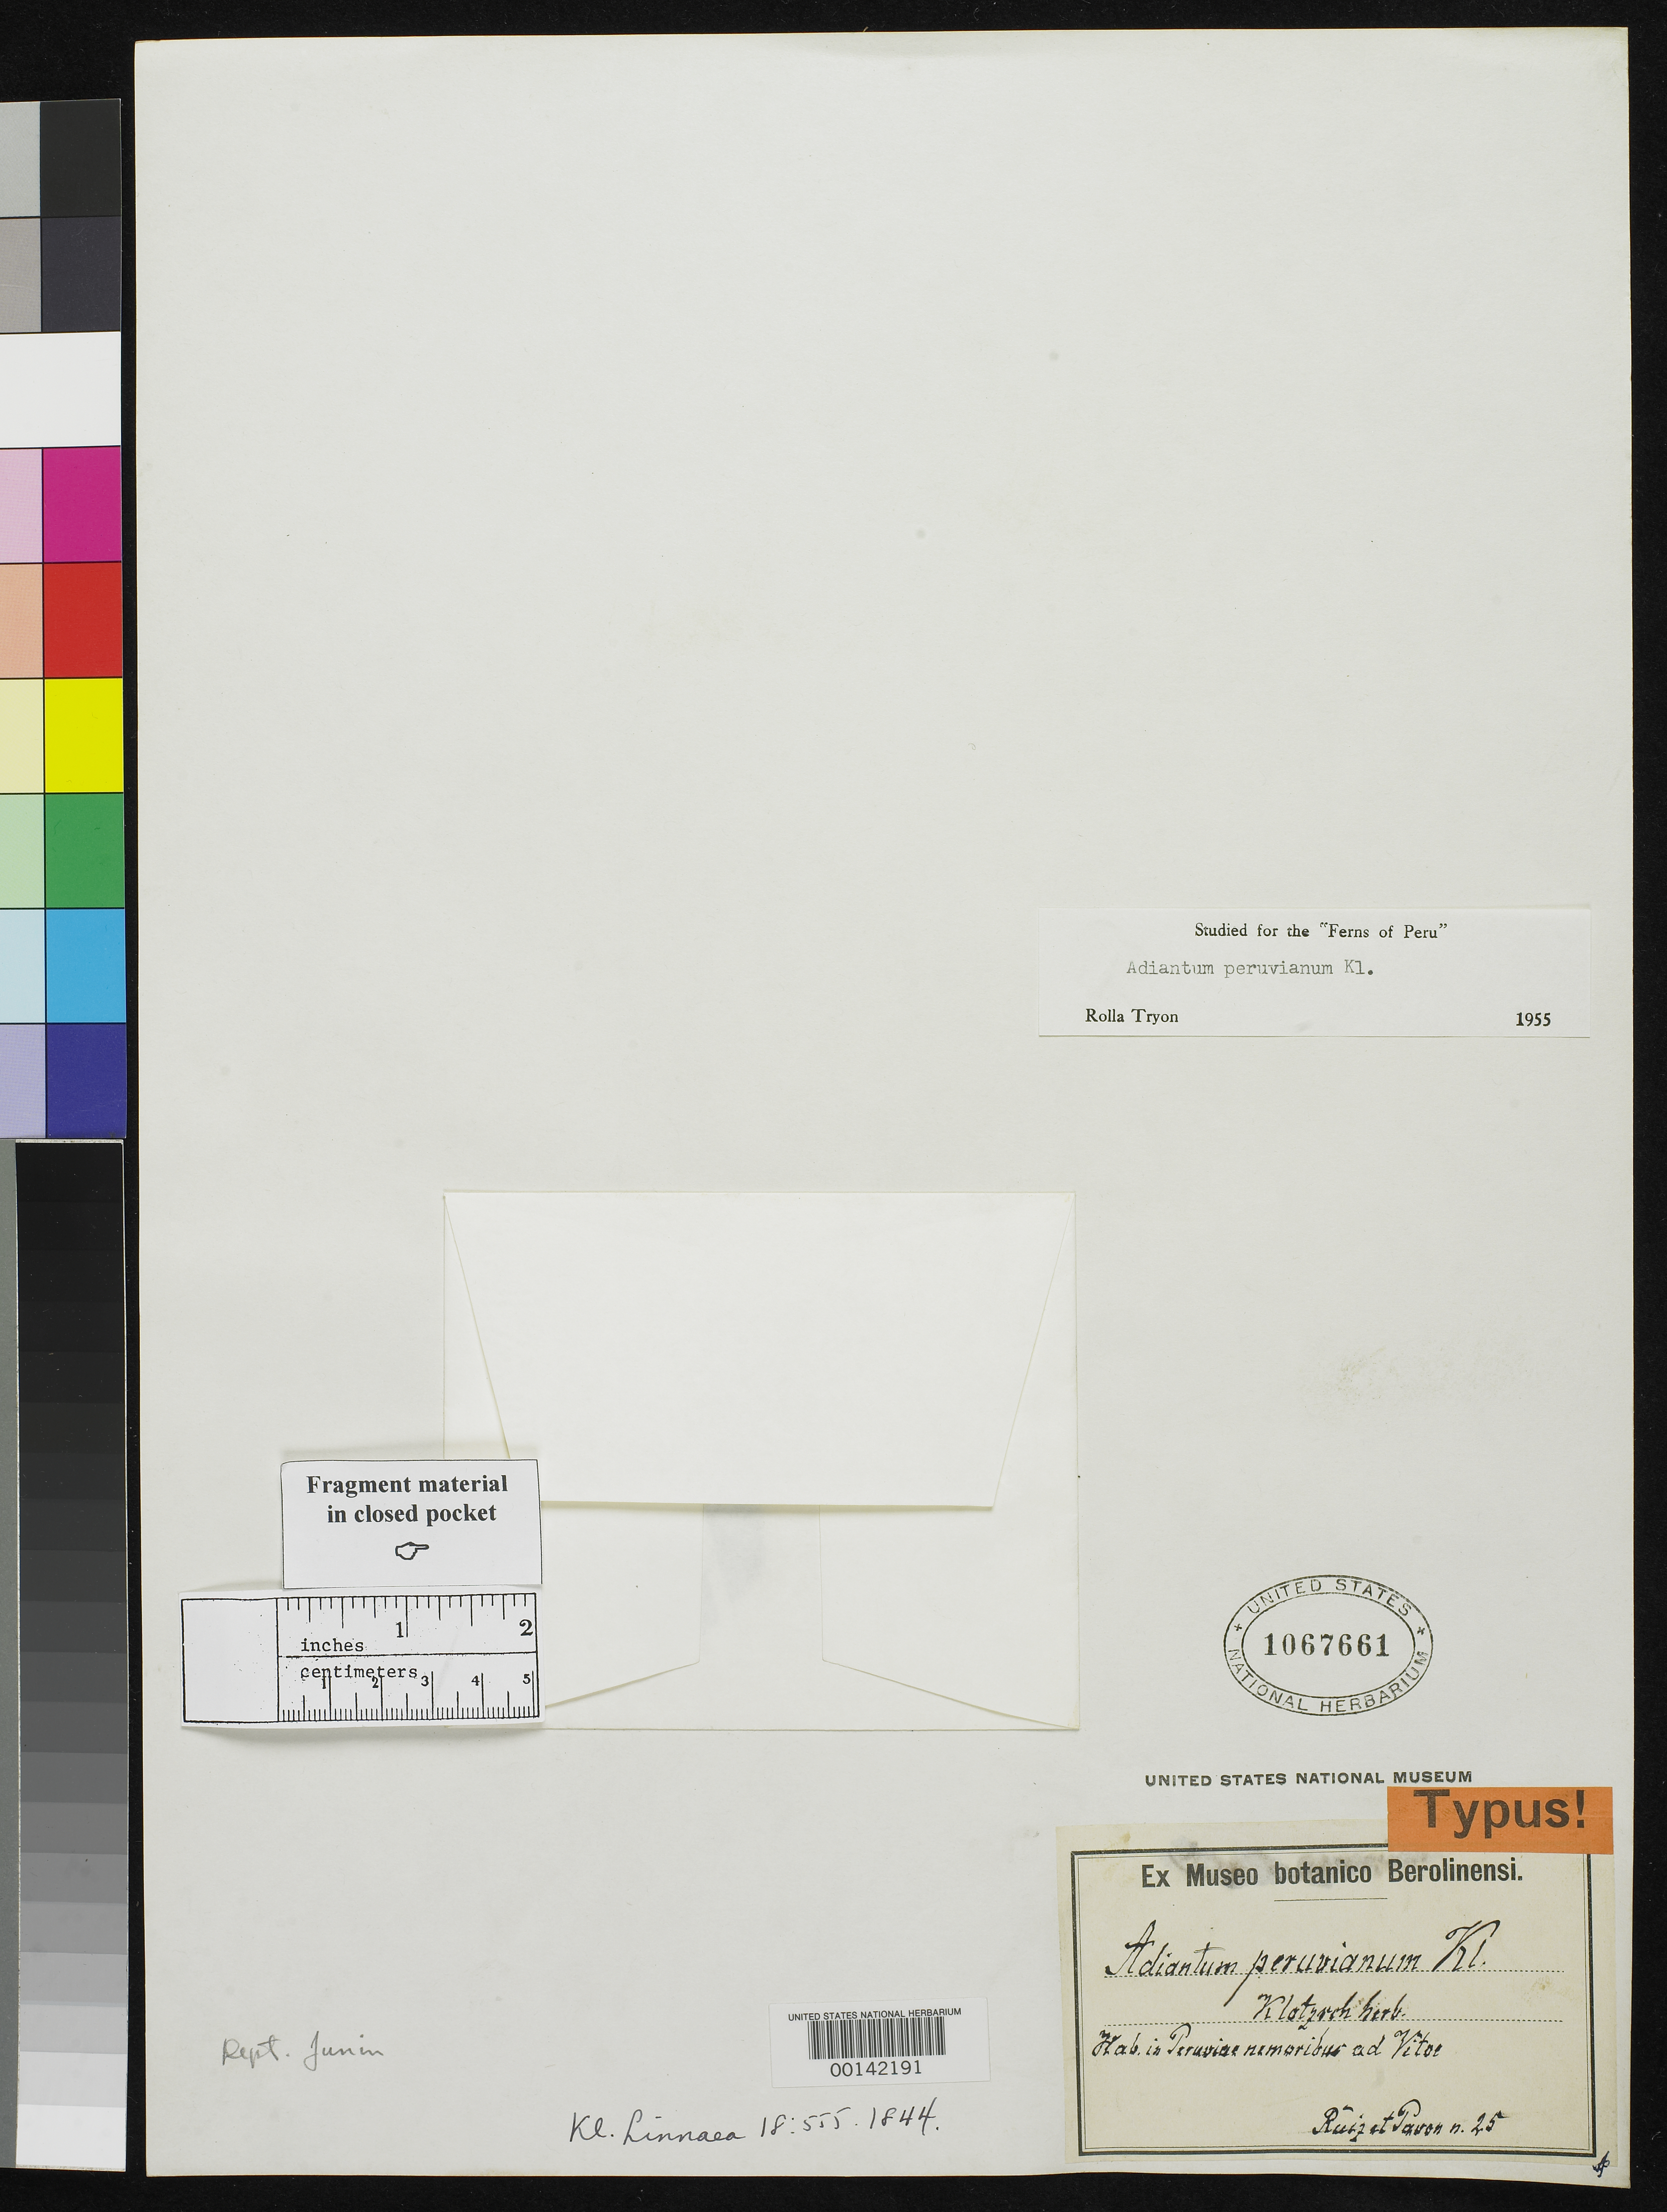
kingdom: Plantae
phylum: Tracheophyta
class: Polypodiopsida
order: Polypodiales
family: Pteridaceae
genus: Adiantum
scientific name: Adiantum peruvianum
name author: Klotzsch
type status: Syntype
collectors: H. Ruiz López & J. A. Pavón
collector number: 25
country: Peru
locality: Vitae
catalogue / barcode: US 1067661